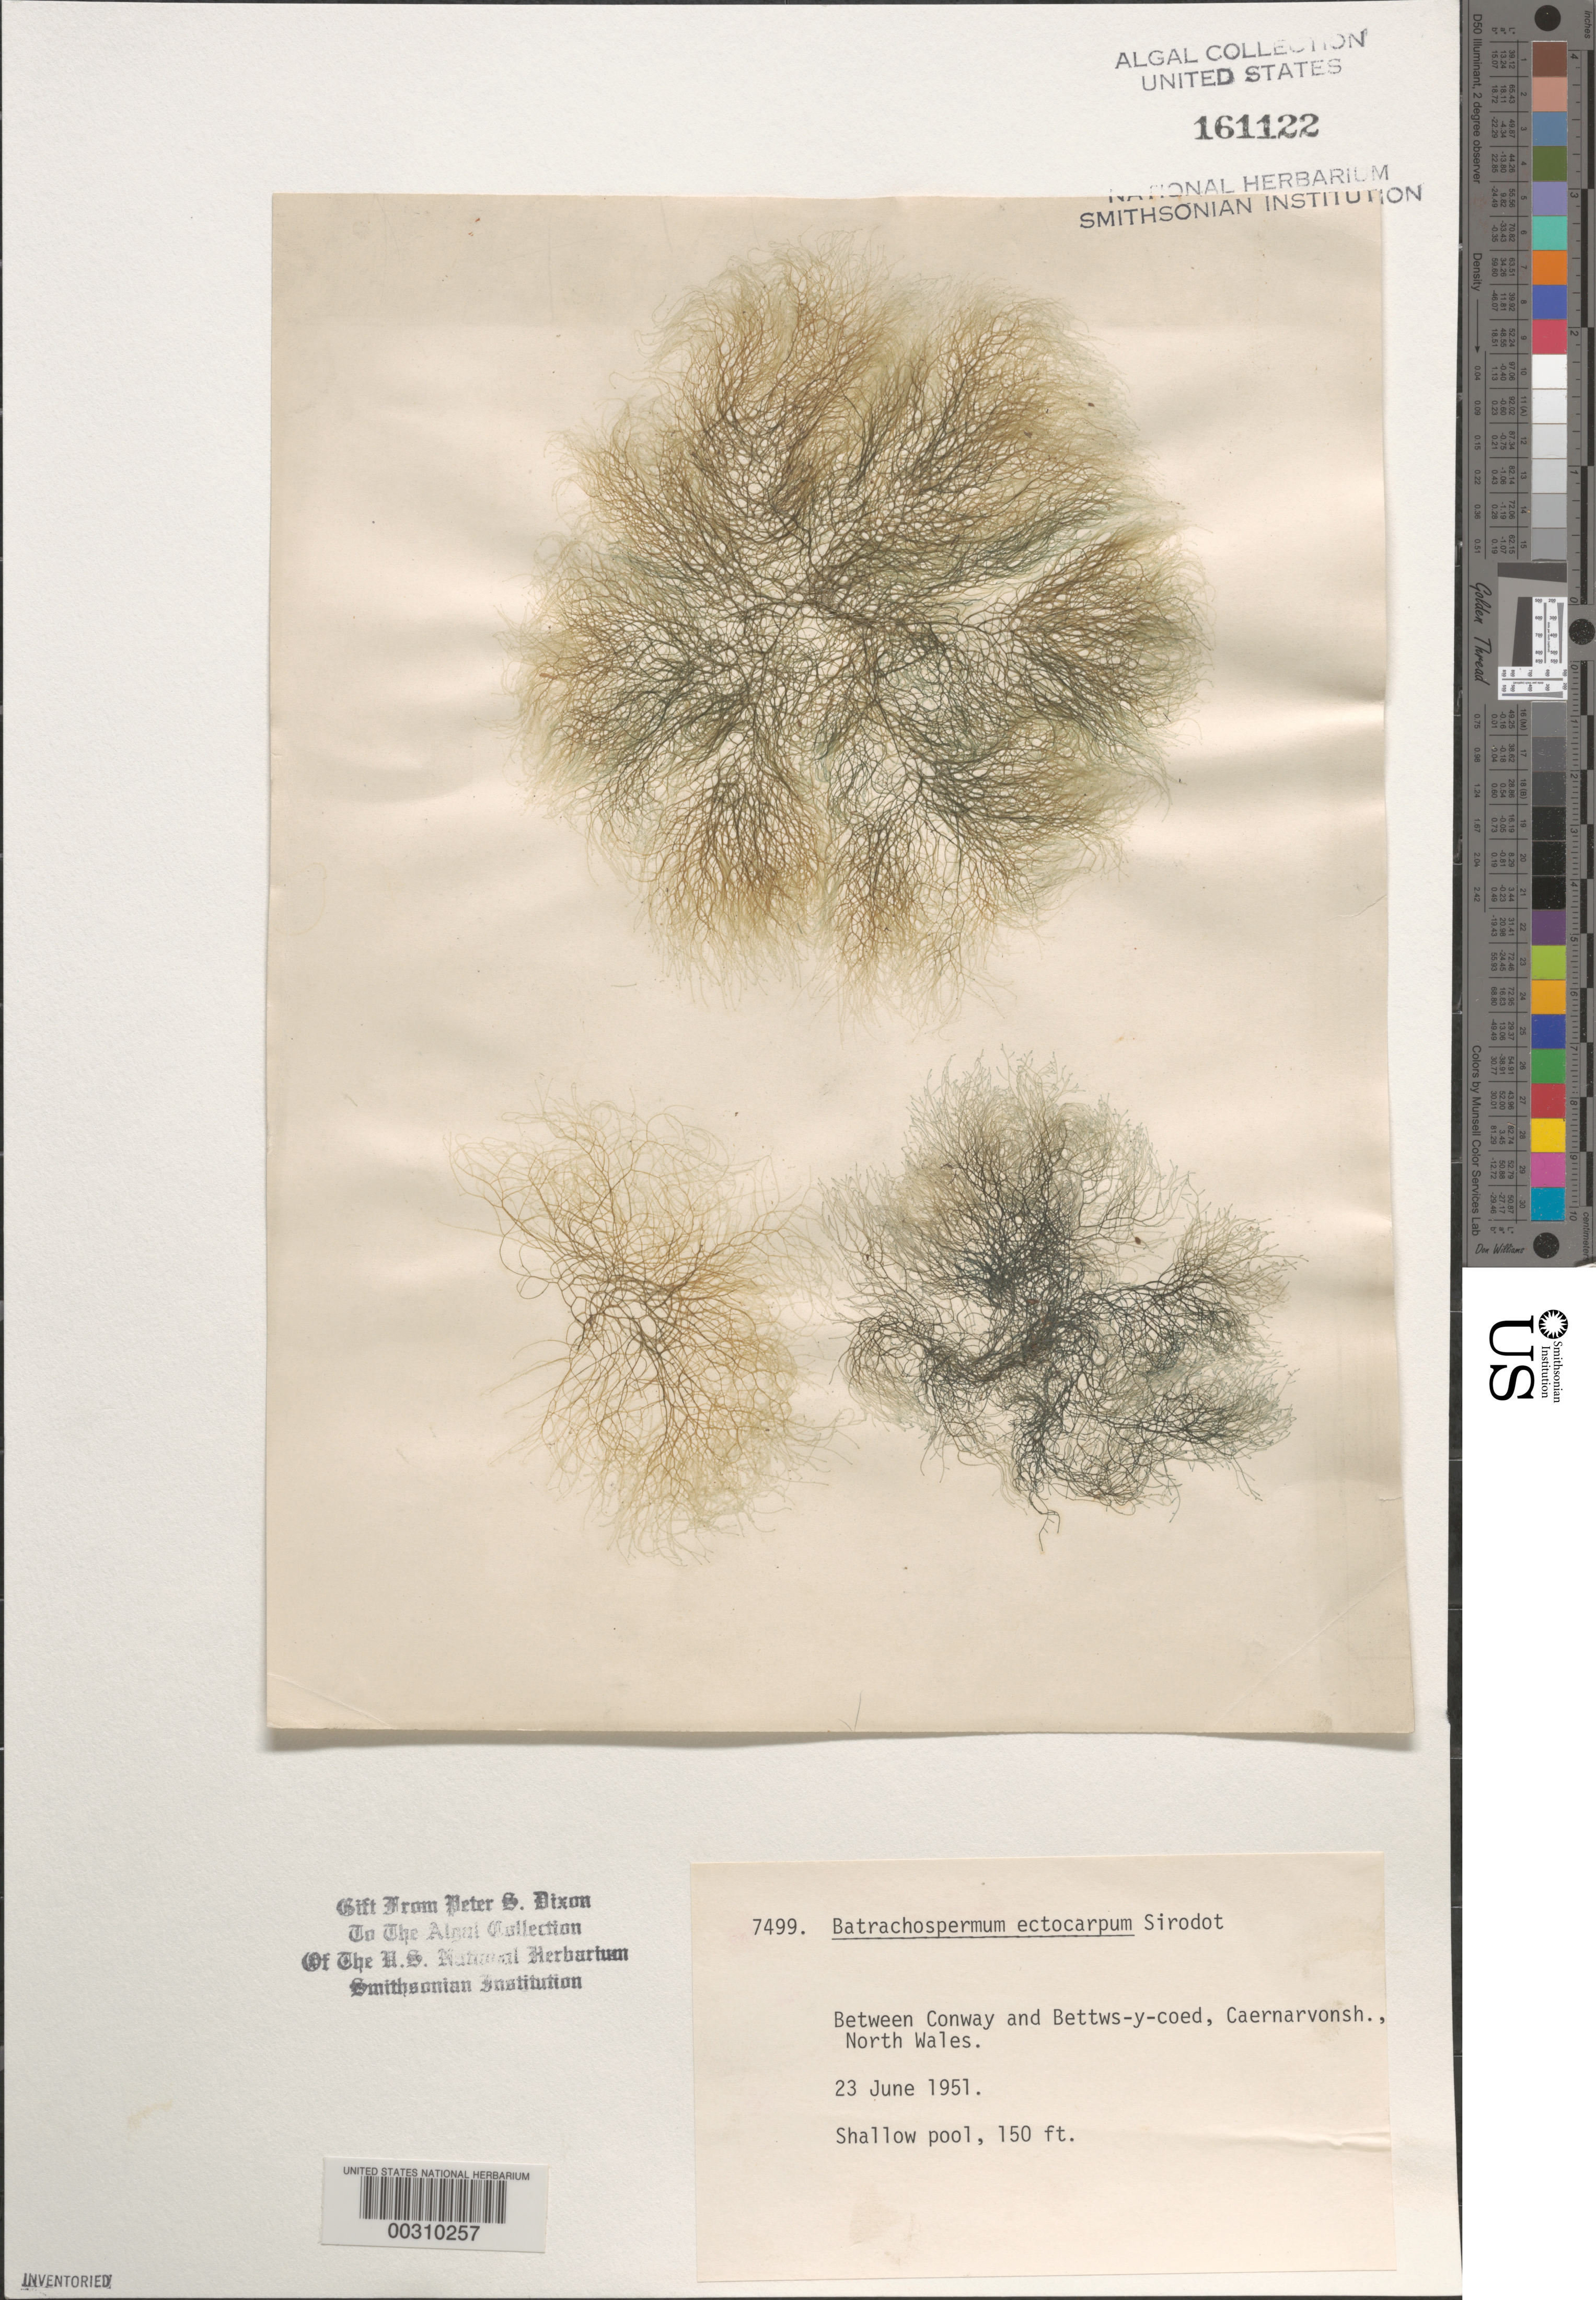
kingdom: Plantae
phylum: Rhodophyta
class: Florideophyceae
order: Batrachospermales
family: Batrachospermaceae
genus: Sheathia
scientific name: Sheathia boryana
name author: (Sirodot) Salomaki & M.L. Vis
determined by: Algae name updating Project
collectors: P. S. Dixon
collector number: PSD 7499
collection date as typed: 23 Jun 1951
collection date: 1951-06-23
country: United Kingdom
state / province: Wales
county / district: Gwynedd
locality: Between Conway and Bettws-y-coed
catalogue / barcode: US 161122